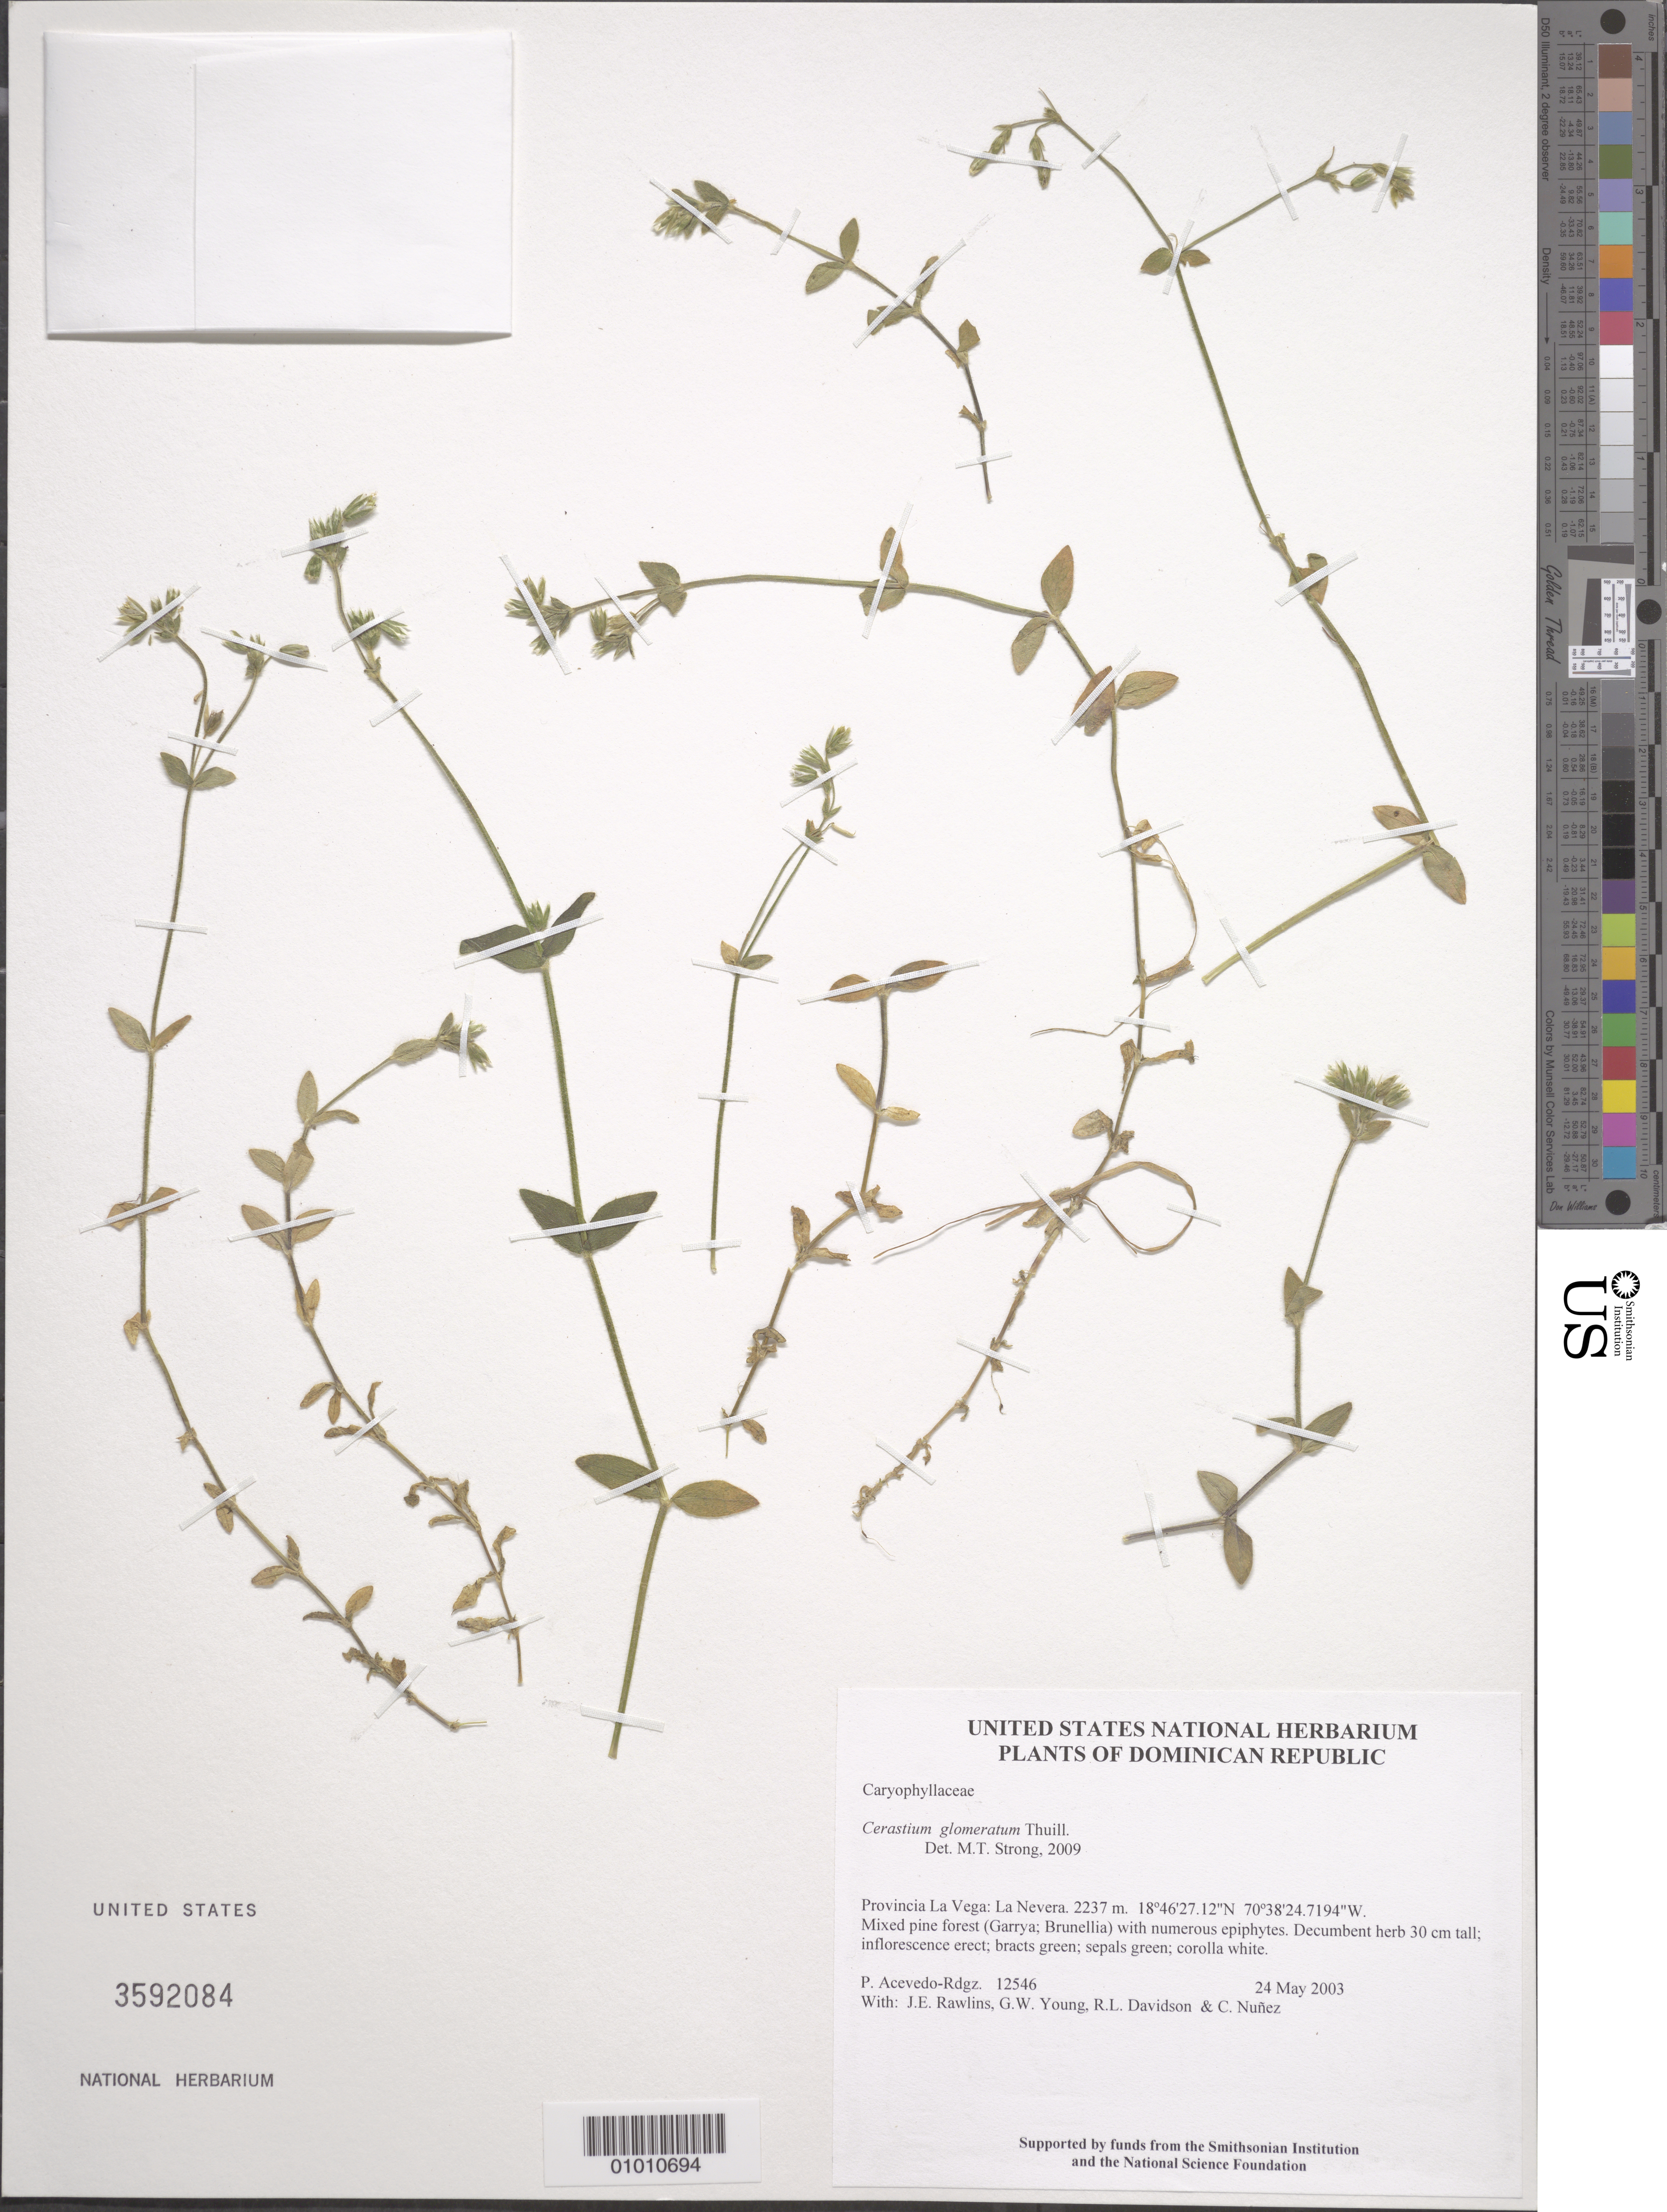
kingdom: Plantae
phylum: Tracheophyta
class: Magnoliopsida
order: Caryophyllales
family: Caryophyllaceae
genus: Cerastium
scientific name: Cerastium glomeratum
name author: Thuill.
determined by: Strong, M. T., (US), Smithsonian Institution - National Museum of Natural History (UNITED STATES)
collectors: P. Acevedo-Rodr., J. Rawlins, G. Young, R. Davidson & C. Nunez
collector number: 12546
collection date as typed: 24 May 2003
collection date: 2003-05-24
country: Dominican Republic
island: Hispaniola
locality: Provincia La Vega: La Nevera.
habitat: Mixed pine forest (Garrya; Brunellia) with numerous epiphytes.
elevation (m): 2237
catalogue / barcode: US 3592084